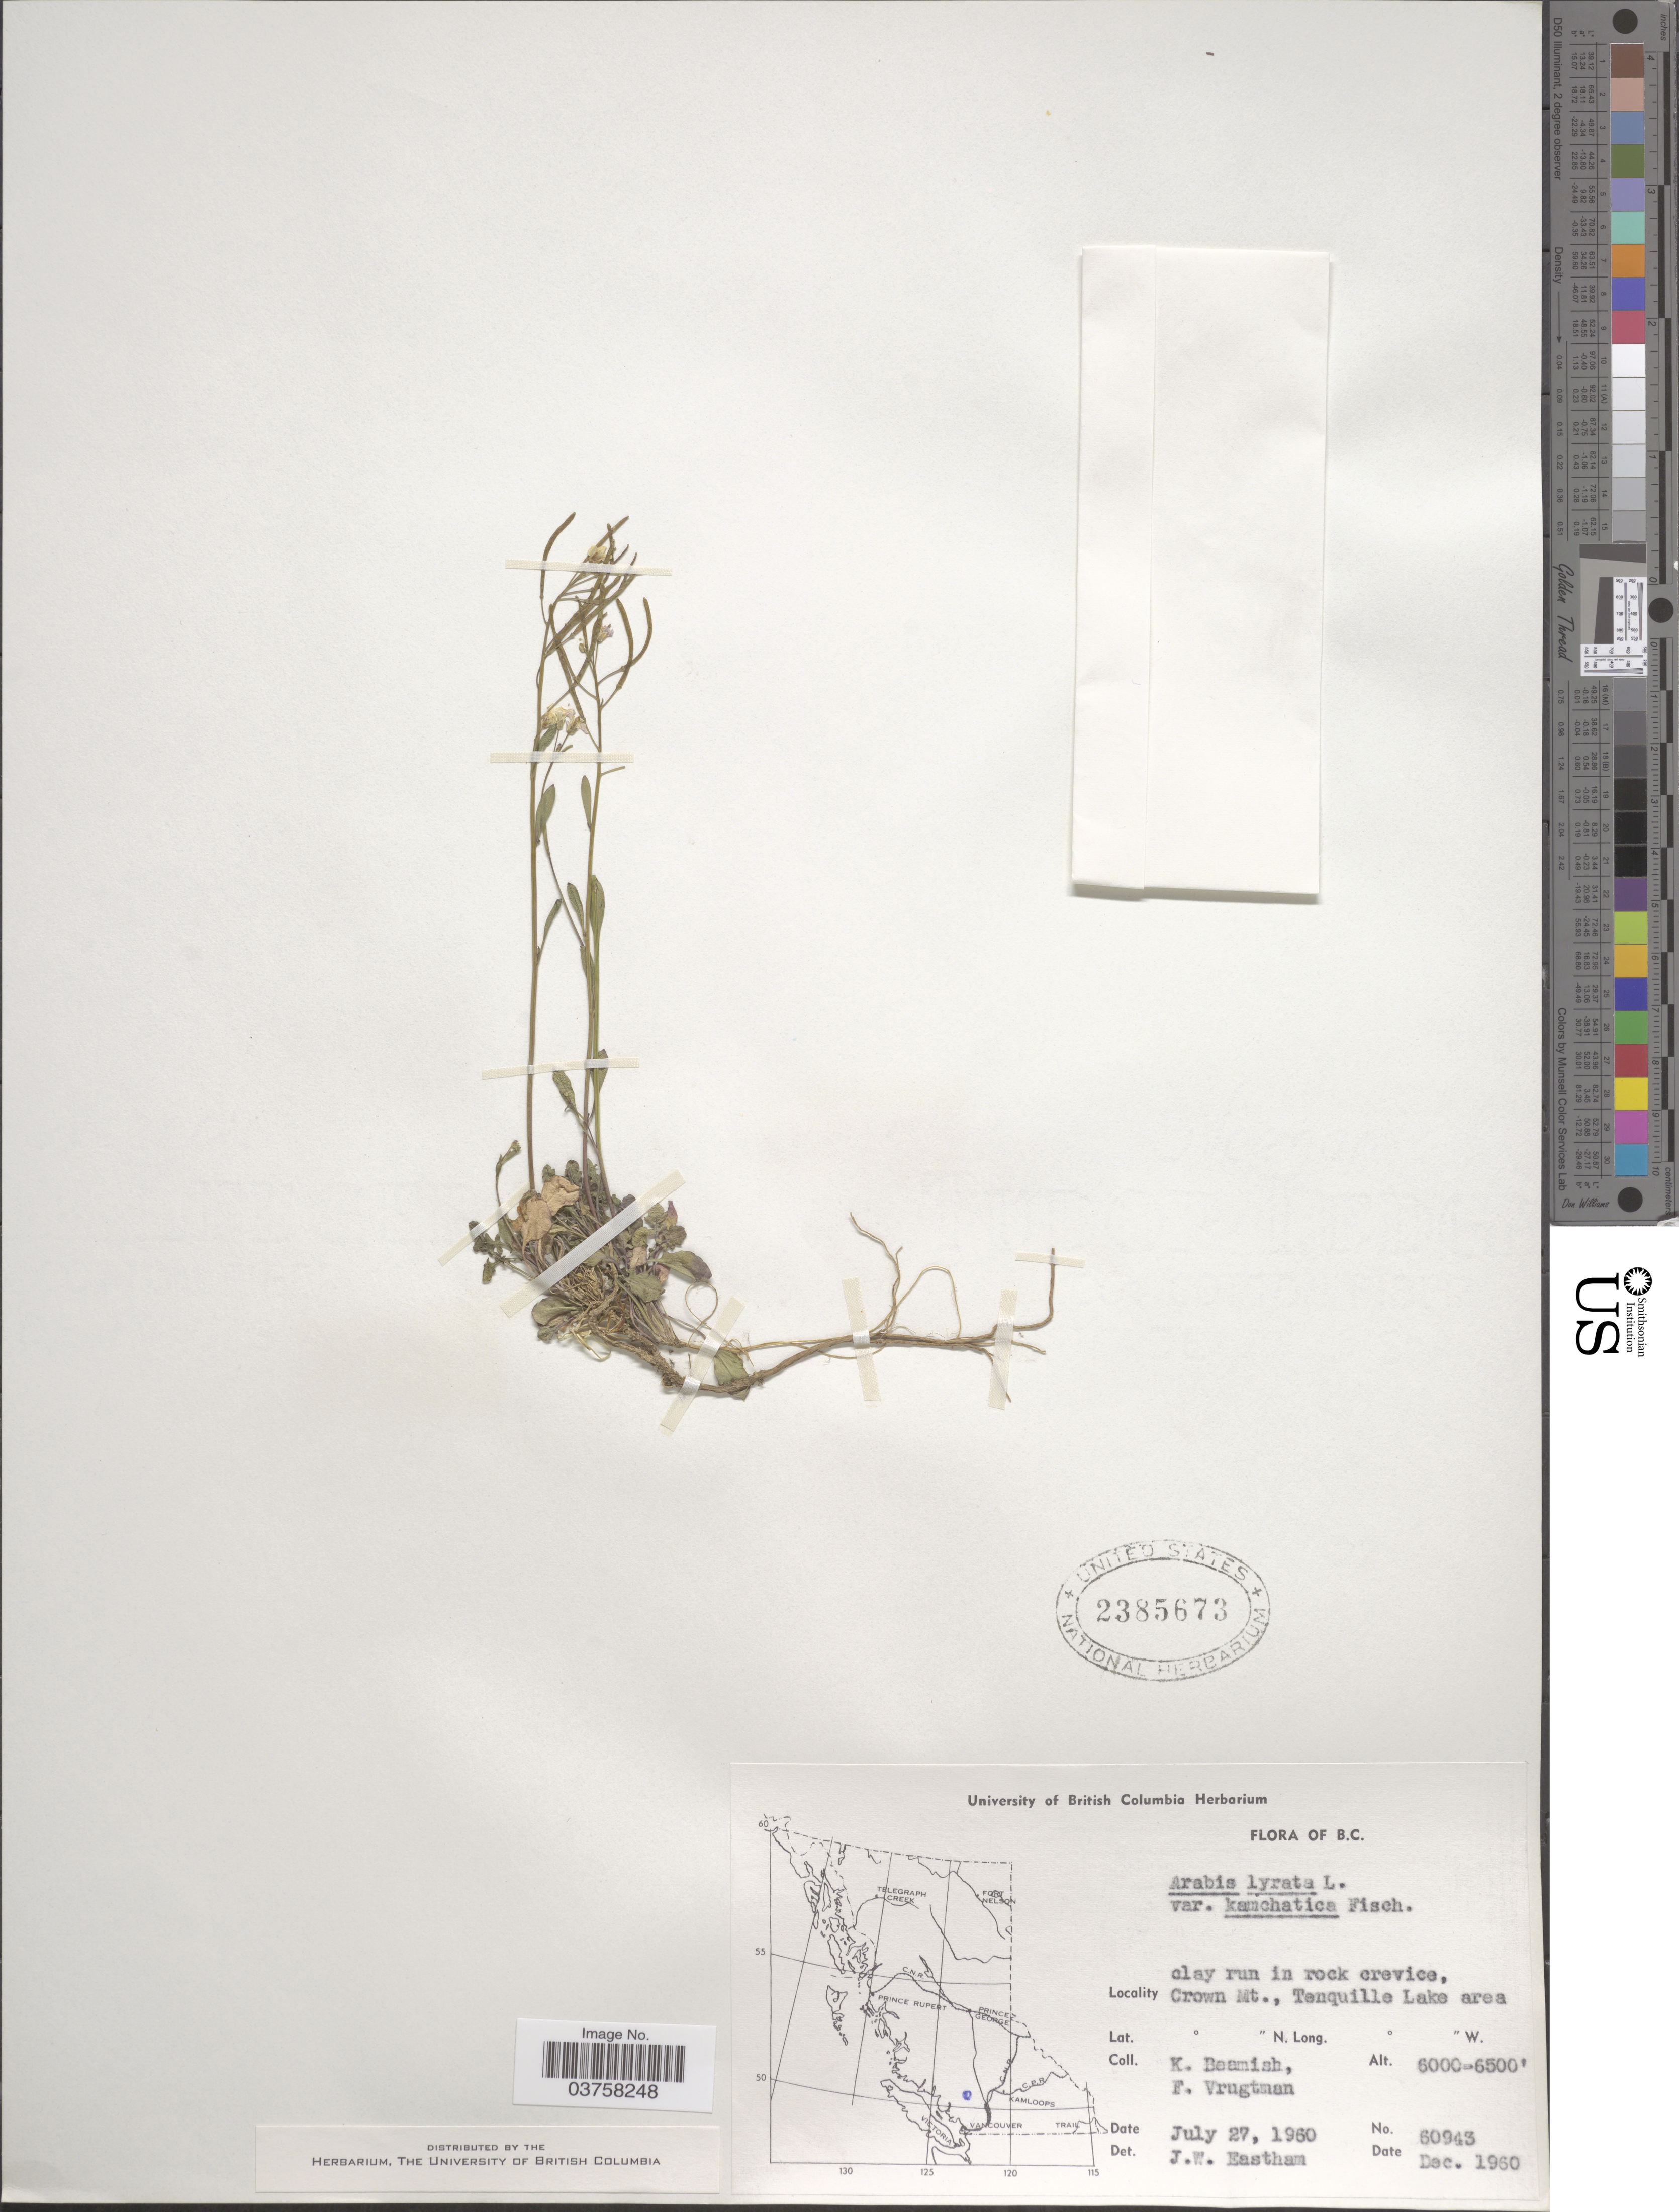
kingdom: Plantae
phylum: Tracheophyta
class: Magnoliopsida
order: Brassicales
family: Brassicaceae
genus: Arabidopsis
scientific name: Arabidopsis lyrata subsp. kamchatica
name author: (Fisch. ex DC.) O'Kane & Al-Shehbaz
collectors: K. Beamish & F. Vrugtman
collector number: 60943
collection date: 1960-07-27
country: Canada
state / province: British Columbia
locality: Crown Mt., Tenquille Lake area.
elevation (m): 1829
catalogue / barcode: US 2385673